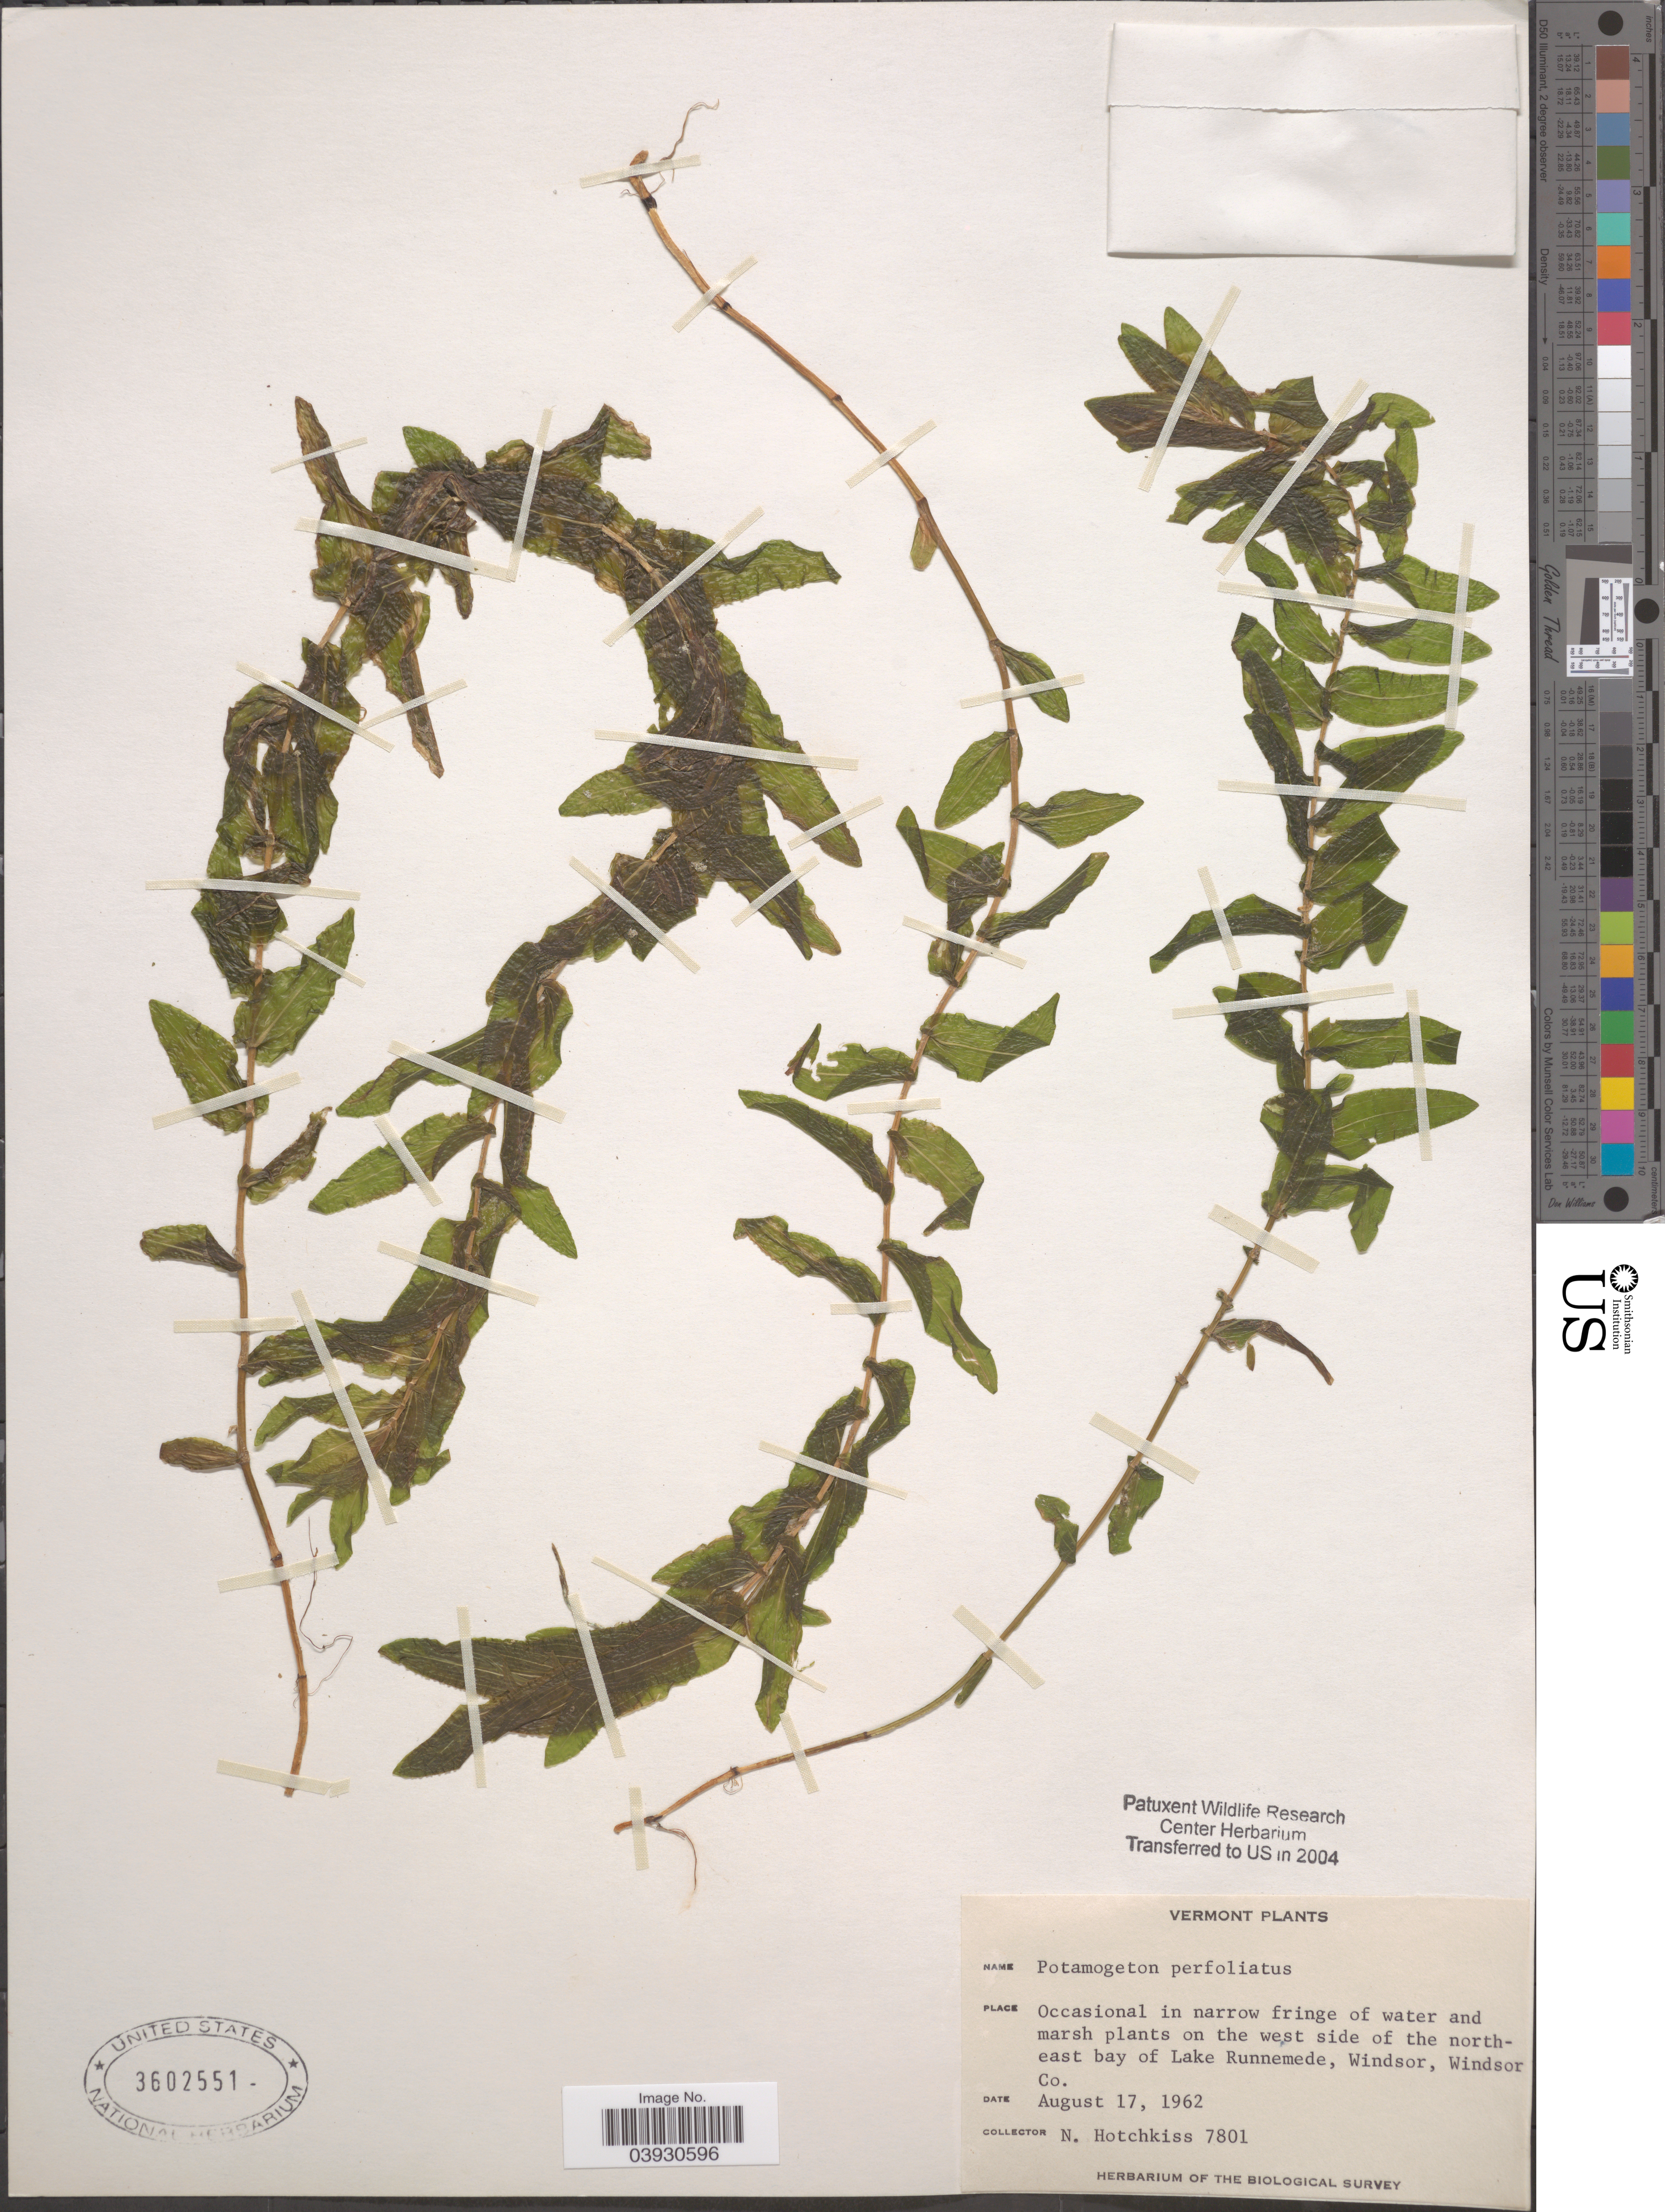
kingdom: Plantae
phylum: Tracheophyta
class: Liliopsida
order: Alismatales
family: Potamogetonaceae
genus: Potamogeton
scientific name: Potamogeton perfoliatus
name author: L.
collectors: N. Hotchkiss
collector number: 7801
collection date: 1962-08-17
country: United States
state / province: Vermont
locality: In narrow fringe of water and marsh plants on the west side of the northeast bay of Lake Runnemede, Windsor, Windsor Co.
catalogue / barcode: US 3602551